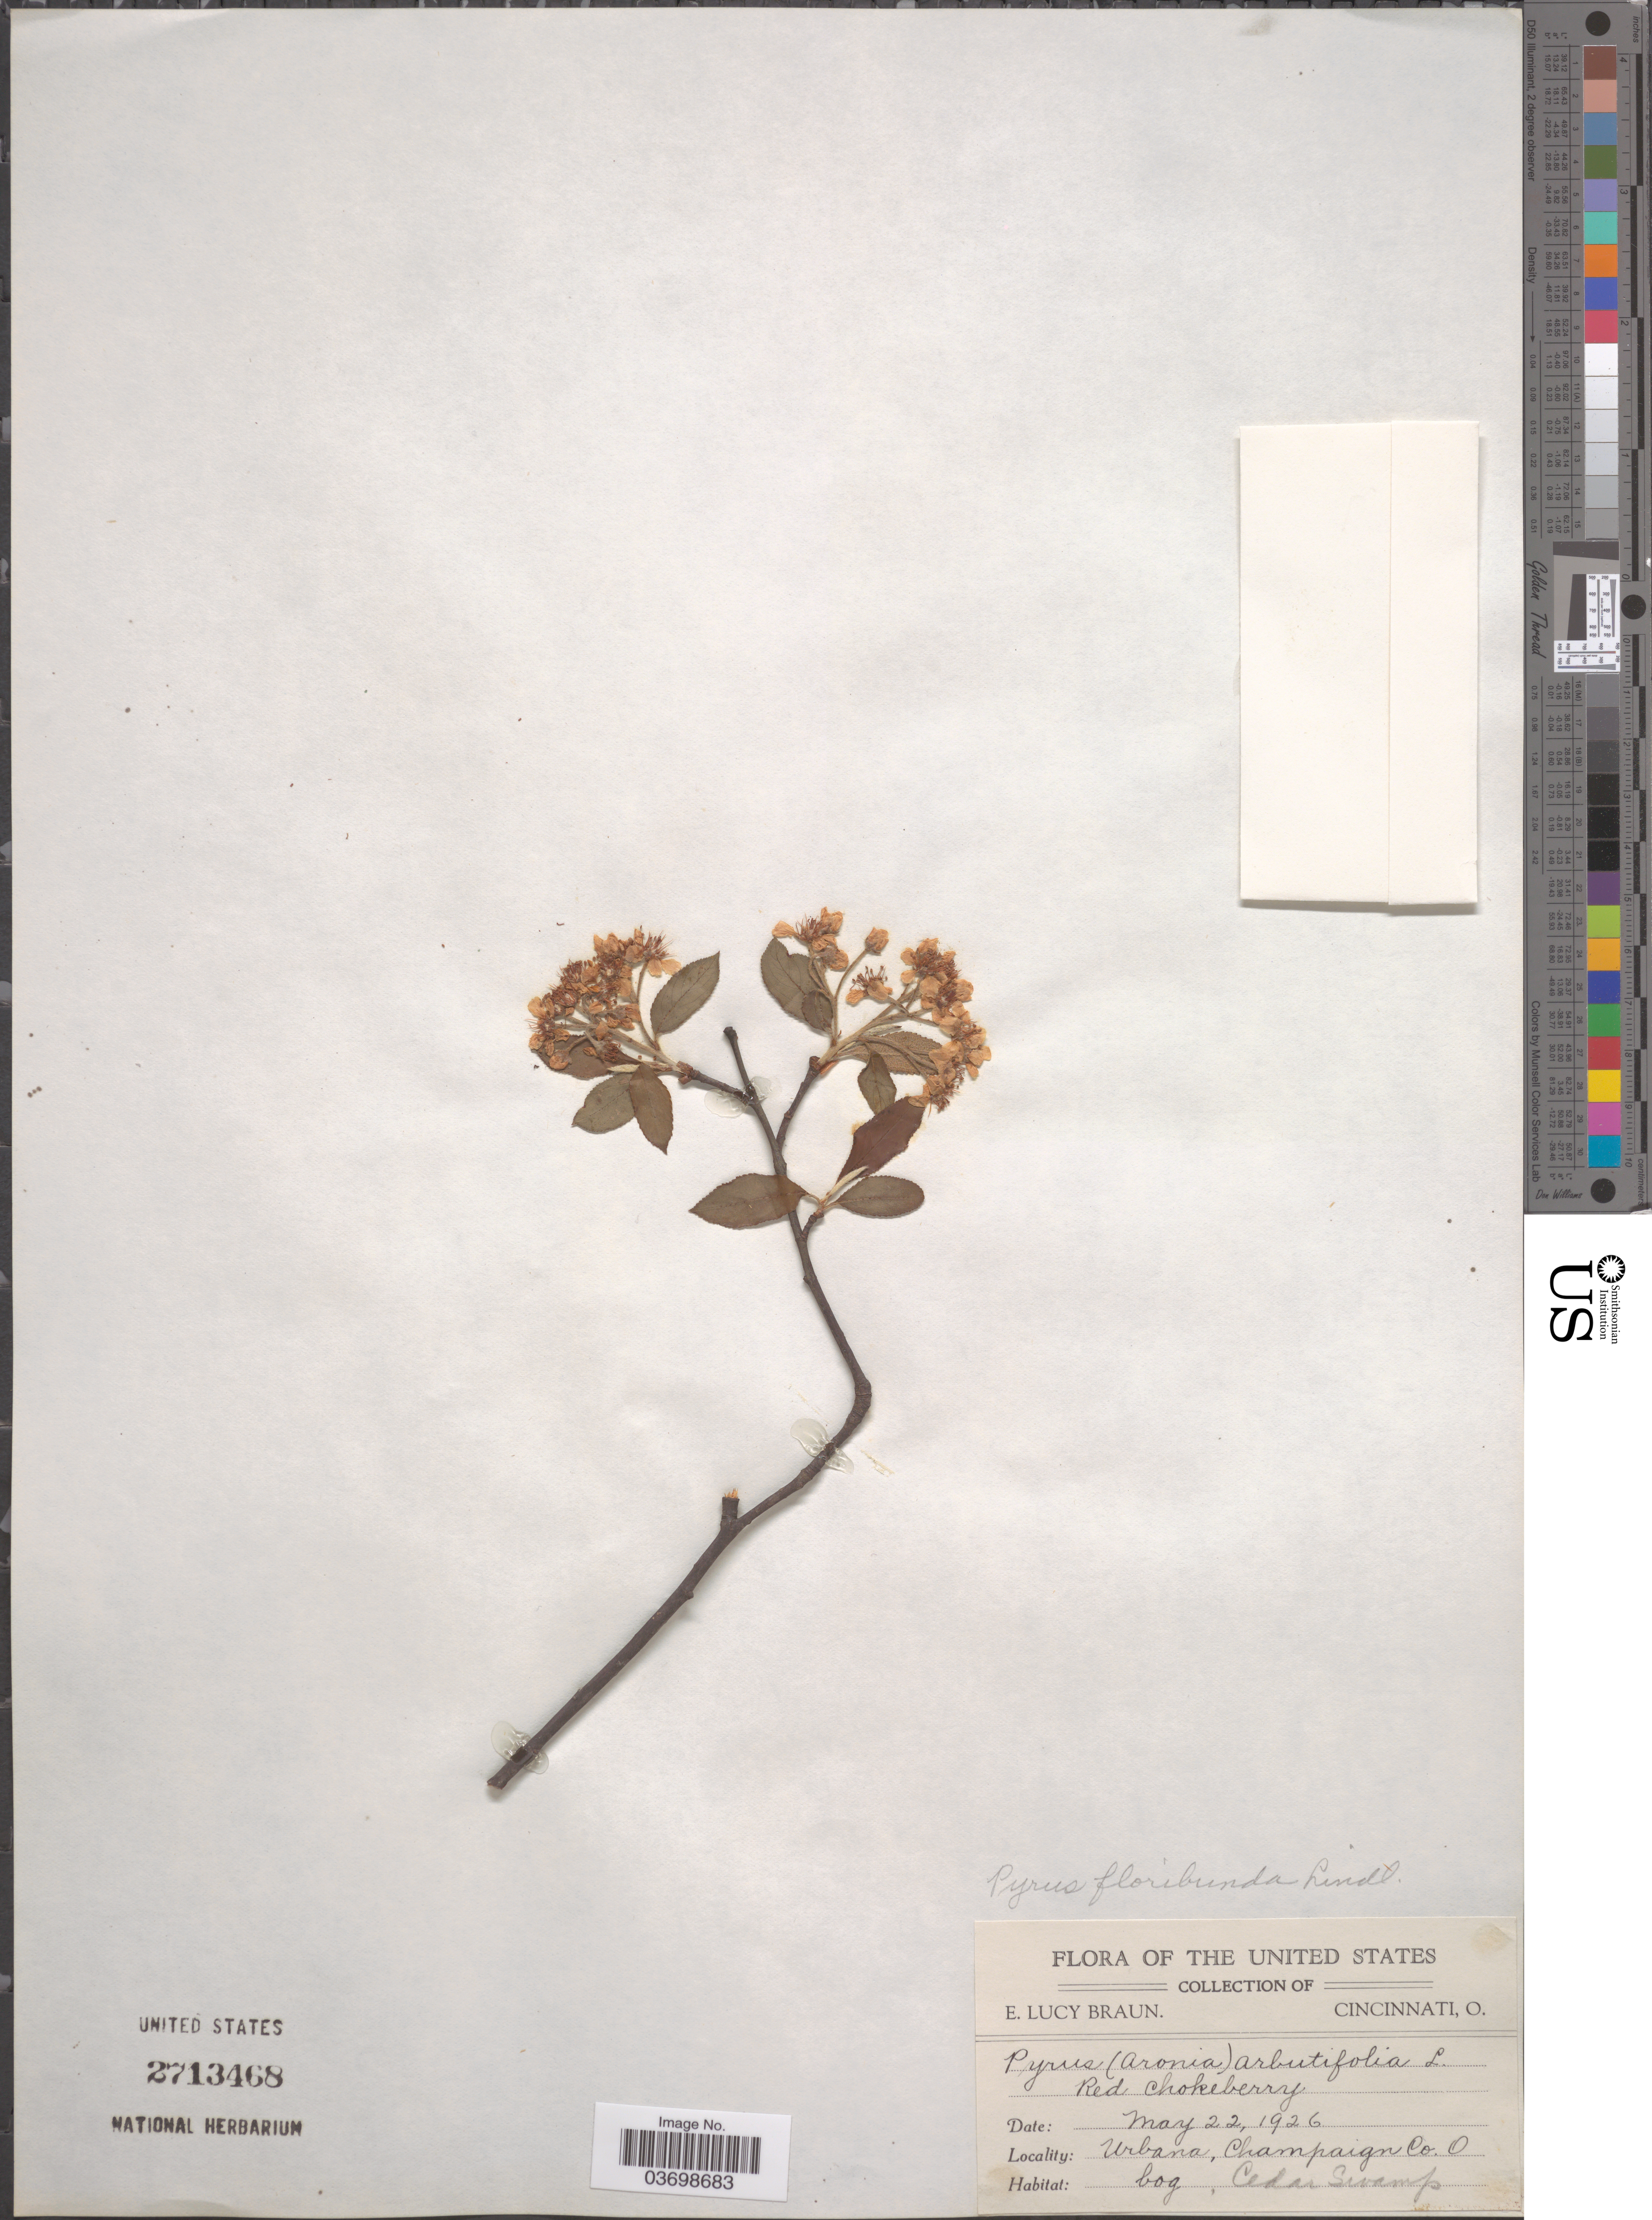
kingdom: Plantae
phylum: Tracheophyta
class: Magnoliopsida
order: Rosales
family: Rosaceae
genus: Aronia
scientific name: Aronia x prunifolia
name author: (Marshall) Rehder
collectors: E. L. Braun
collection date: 1926-05-22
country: United States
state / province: Ohio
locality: Urbana, Champaign Co. Cedar Swamp.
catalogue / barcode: US 2713468